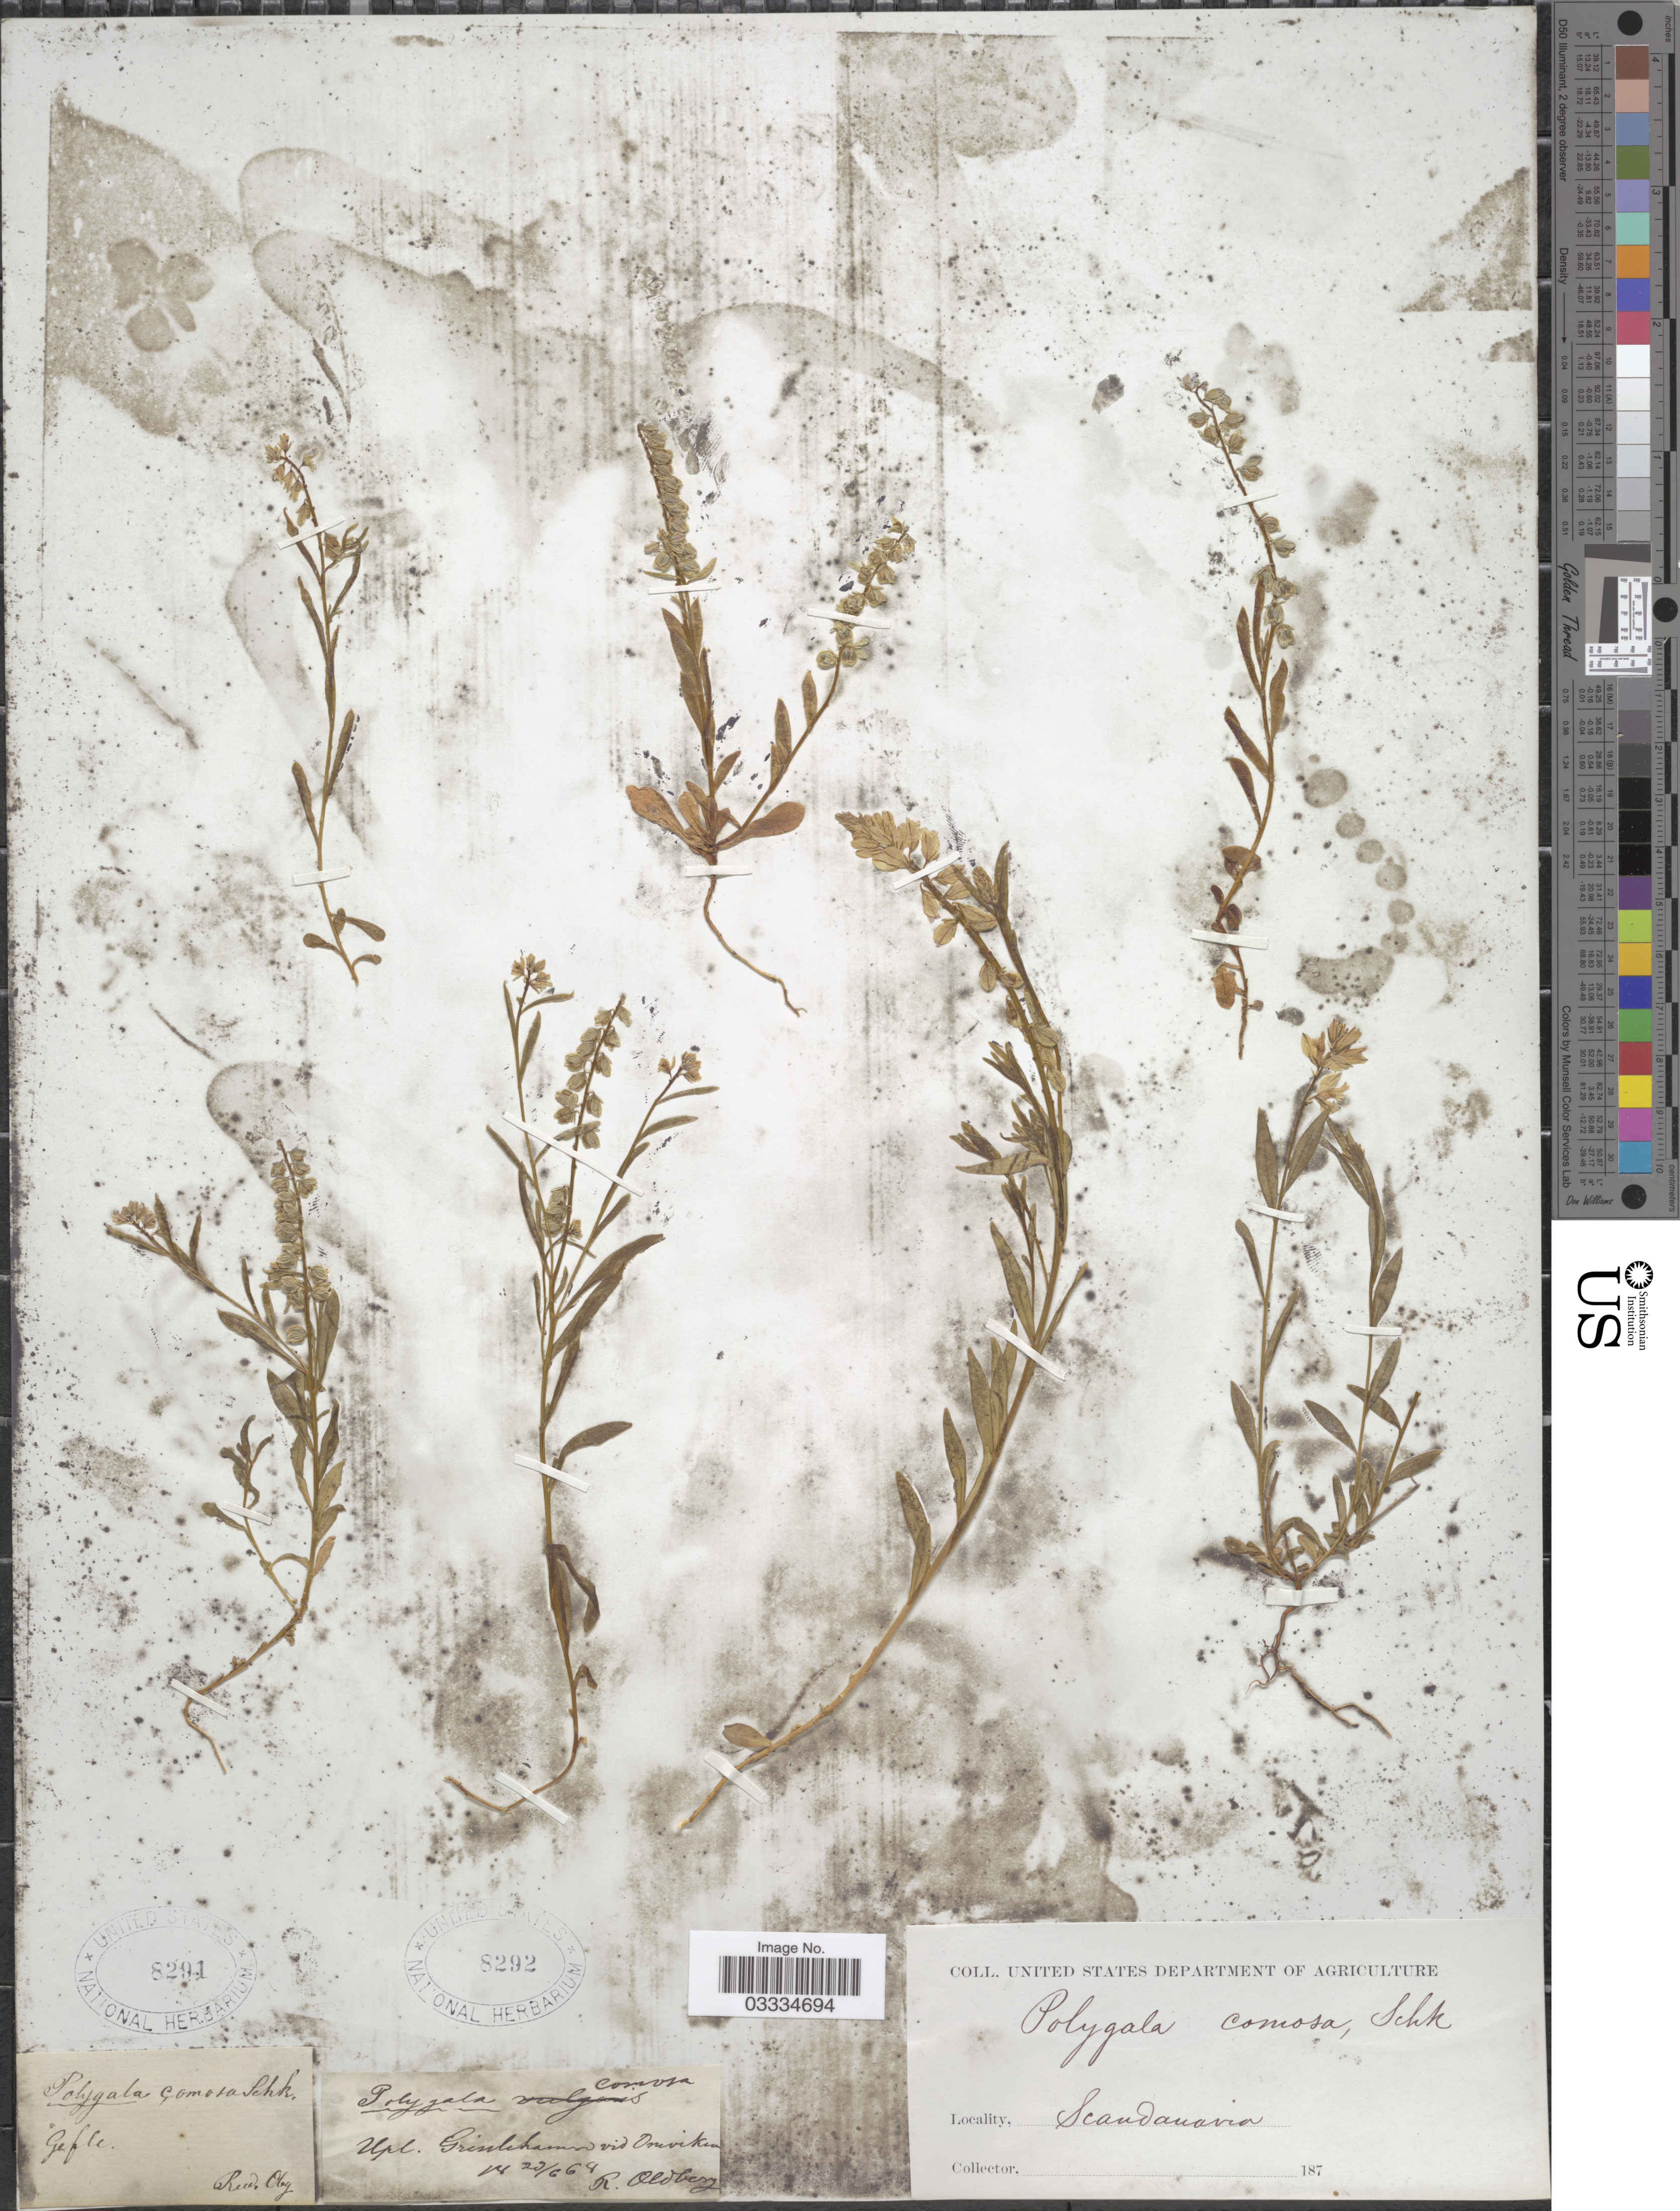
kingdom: Plantae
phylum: Tracheophyta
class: Magnoliopsida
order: Fabales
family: Polygalaceae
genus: Polygala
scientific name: Polygala comosa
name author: Schkuhr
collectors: R. Oldberg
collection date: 1864-06-23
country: Sweden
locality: Upl. Grisslehamn vid Orviken. Scandinavia.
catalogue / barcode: US 8292-2